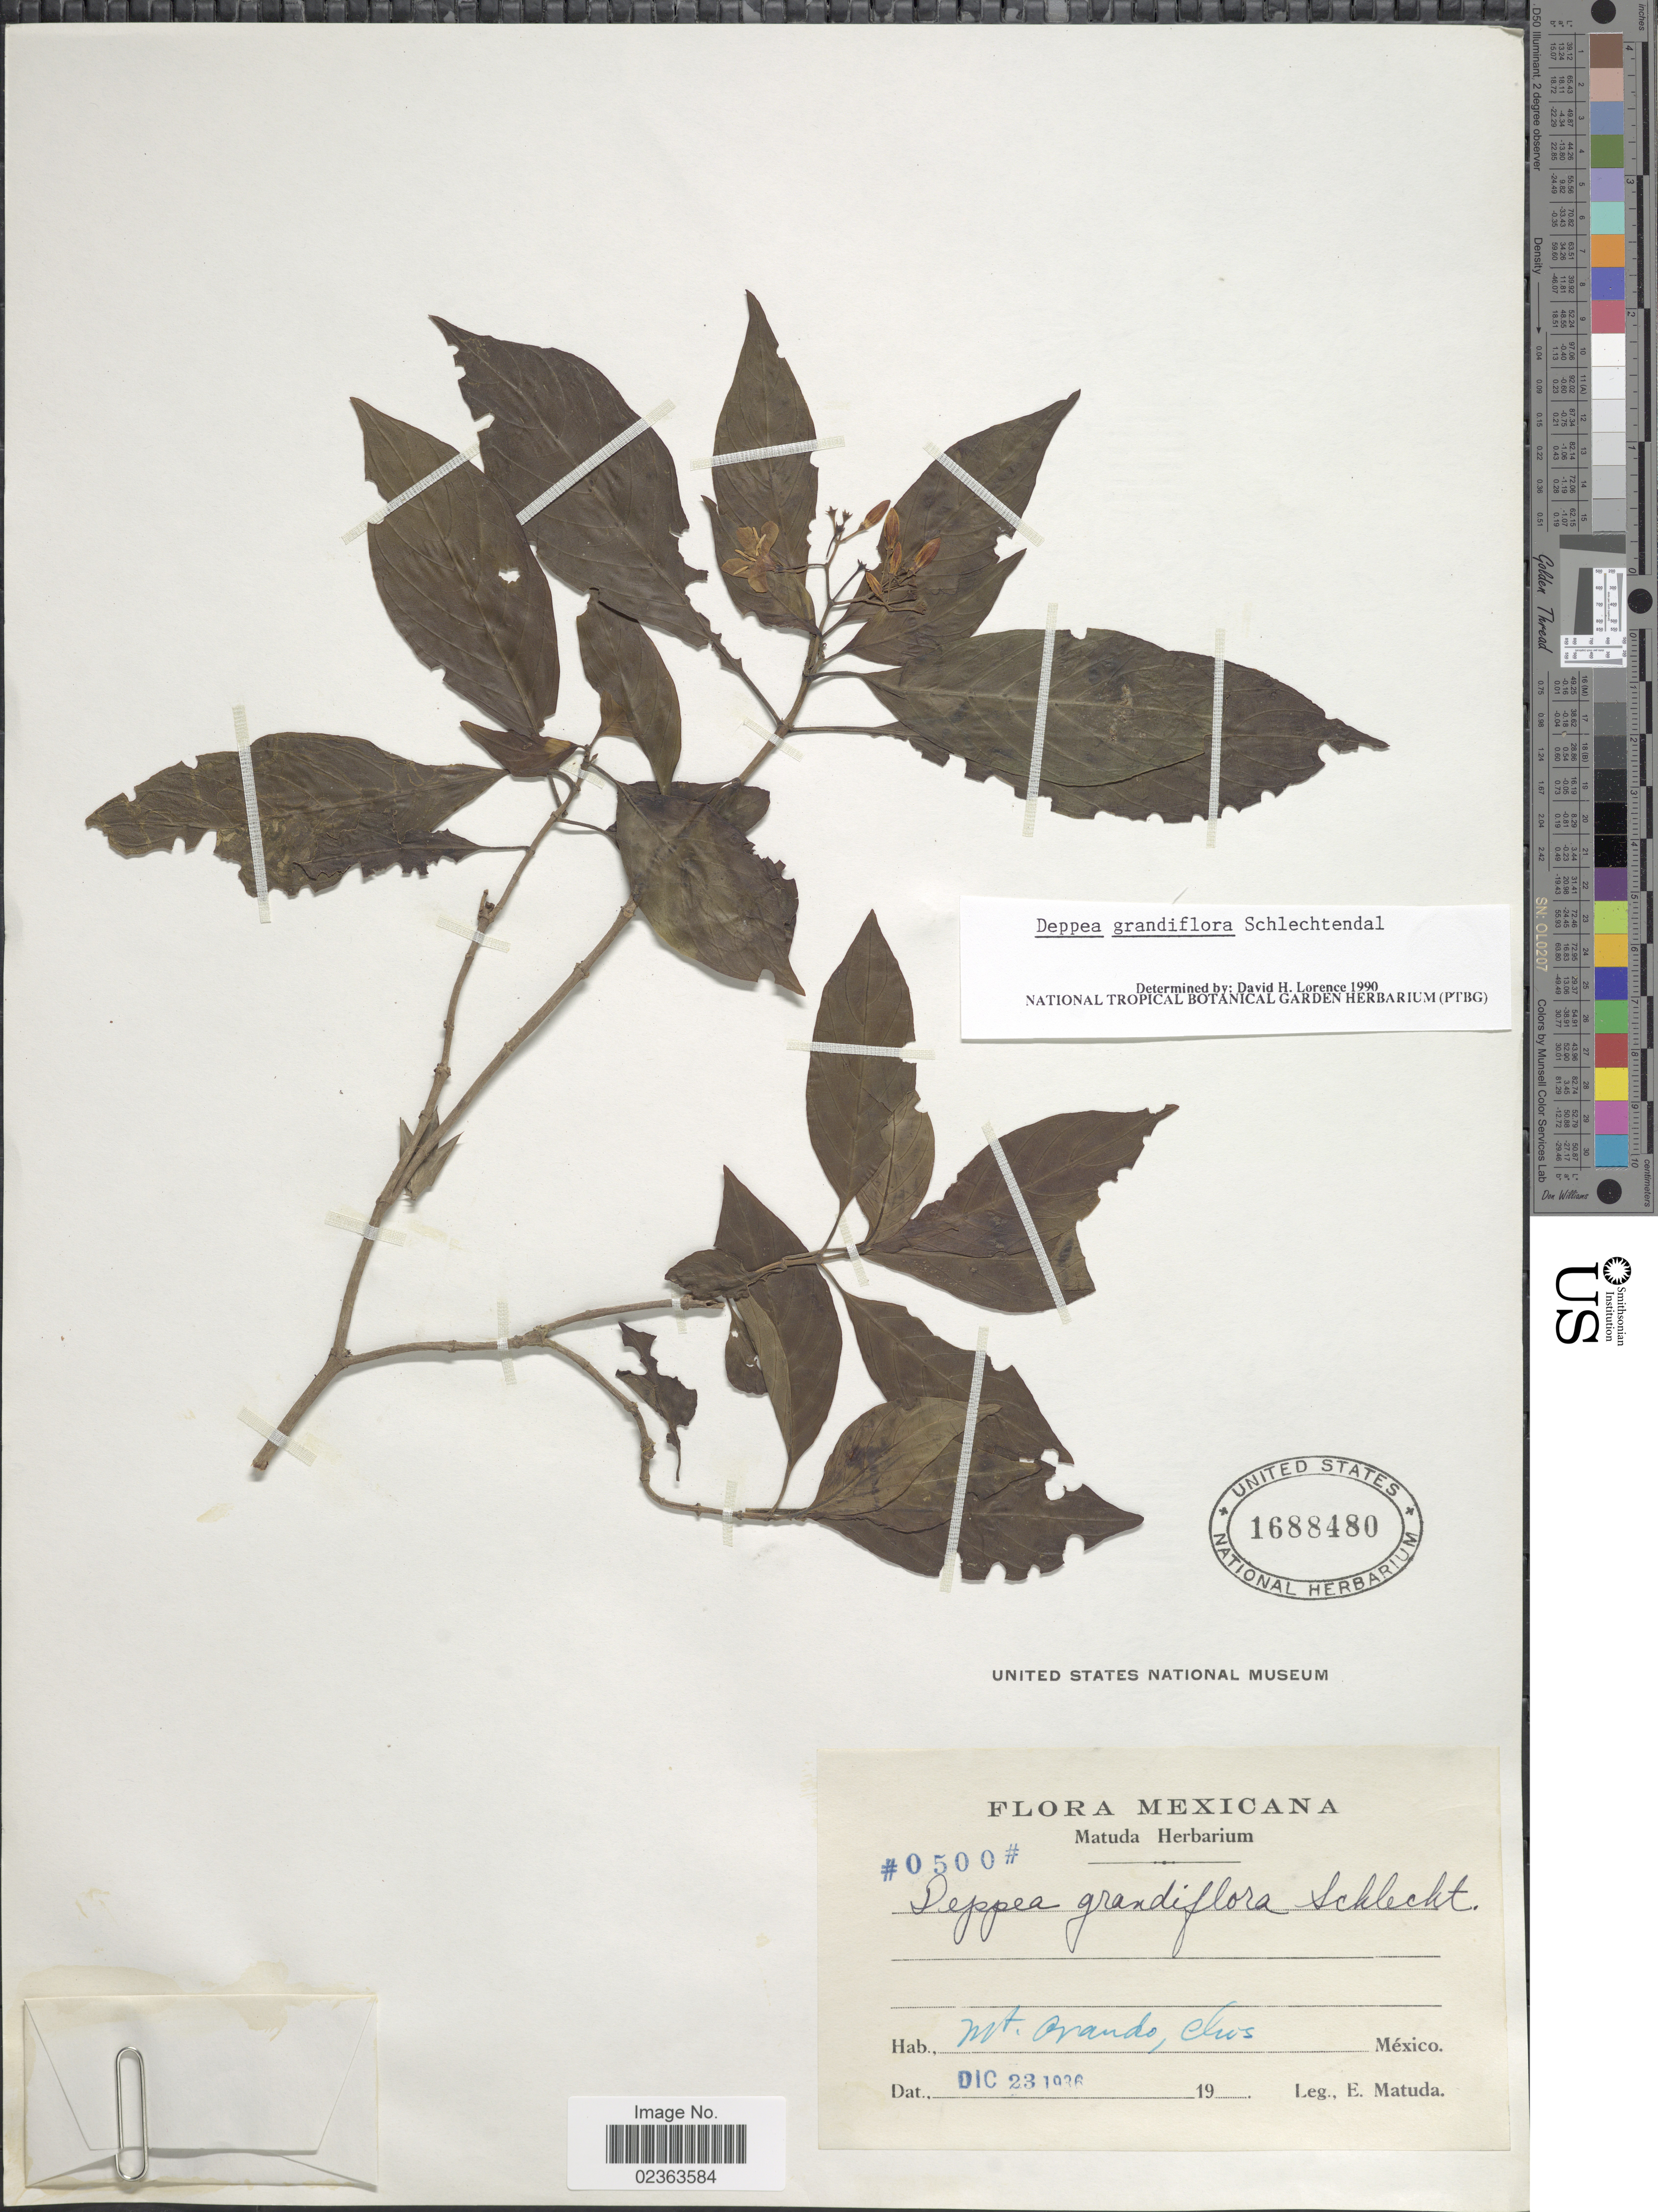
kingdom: Plantae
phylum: Tracheophyta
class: Magnoliopsida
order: Gentianales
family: Rubiaceae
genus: Deppea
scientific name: Deppea grandiflora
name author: Schltdl.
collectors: E. Matuda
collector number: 0500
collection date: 1936-12-23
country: Mexico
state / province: Chiapas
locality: Mt. Ovando, Chis.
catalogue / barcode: US 1688480